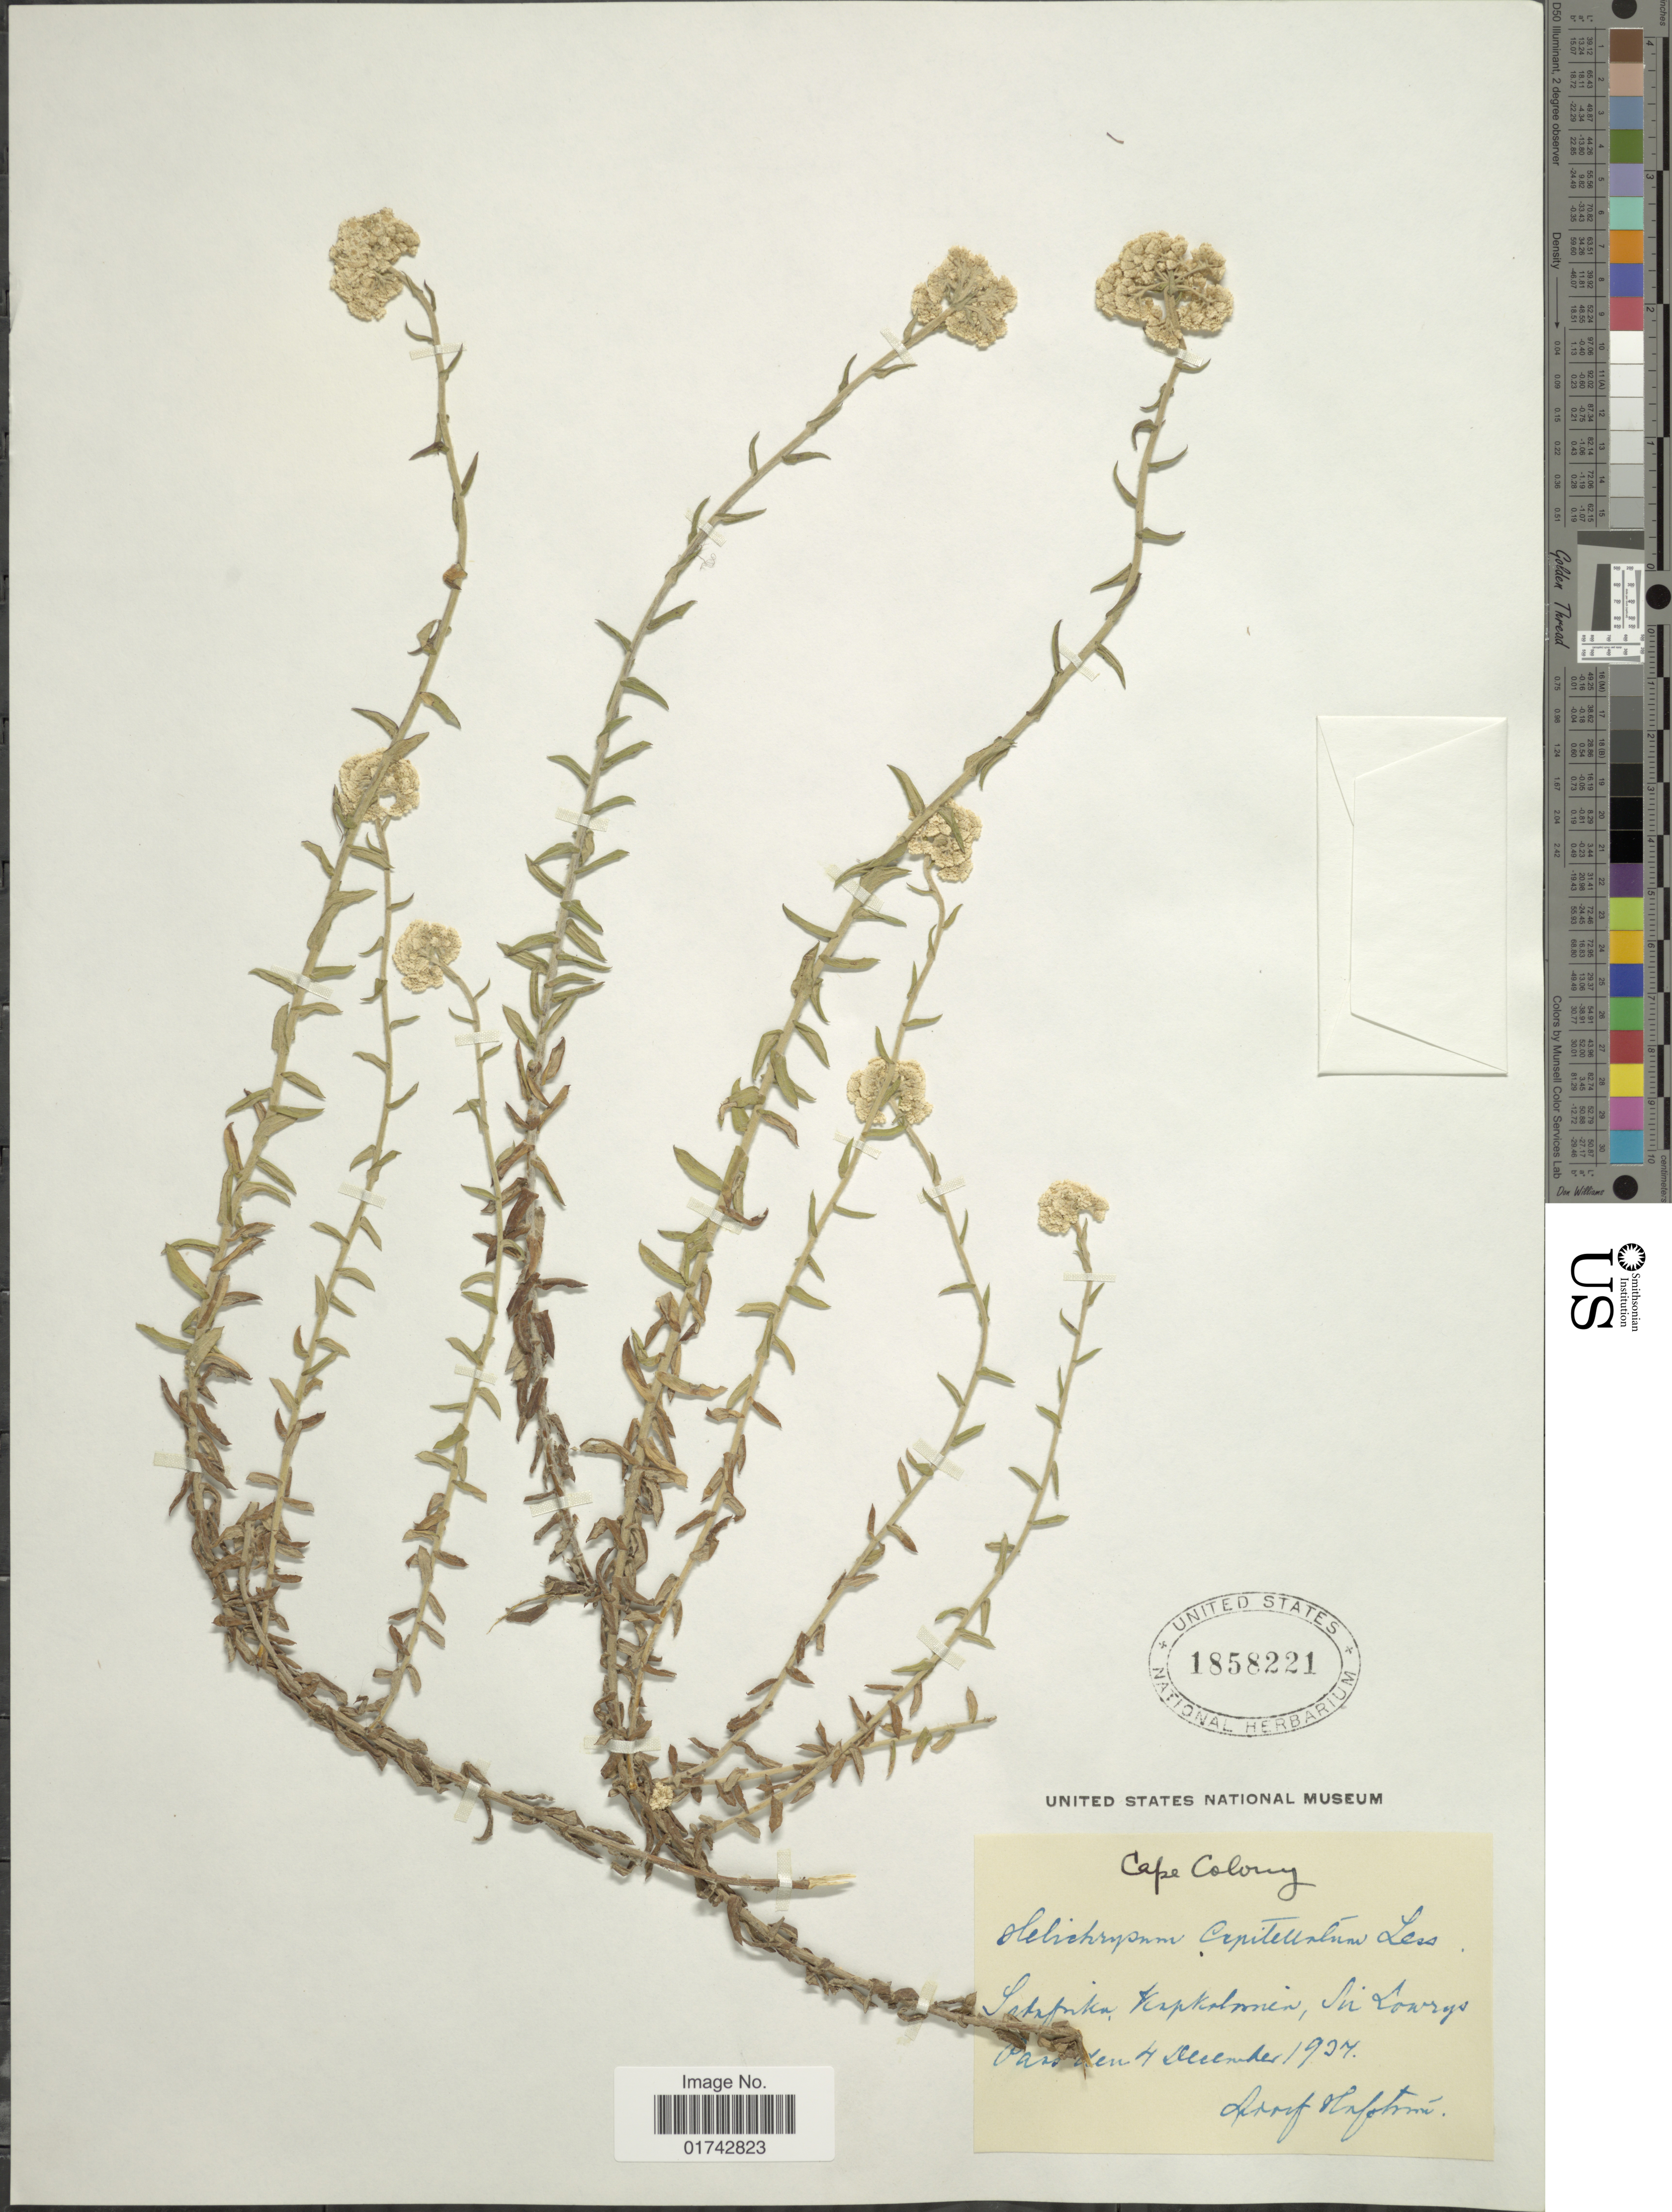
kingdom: Plantae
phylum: Tracheophyta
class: Magnoliopsida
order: Asterales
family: Asteraceae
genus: Helichrysum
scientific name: Helichrysum capitellatum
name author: D. Don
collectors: A. Hafström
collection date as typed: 4 December 1934? or 1937?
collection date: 1934-12-04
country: South Africa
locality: Cape Colony. Kapkalmin [interpreted], Sir Lowrys Pass.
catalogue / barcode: US 1858221